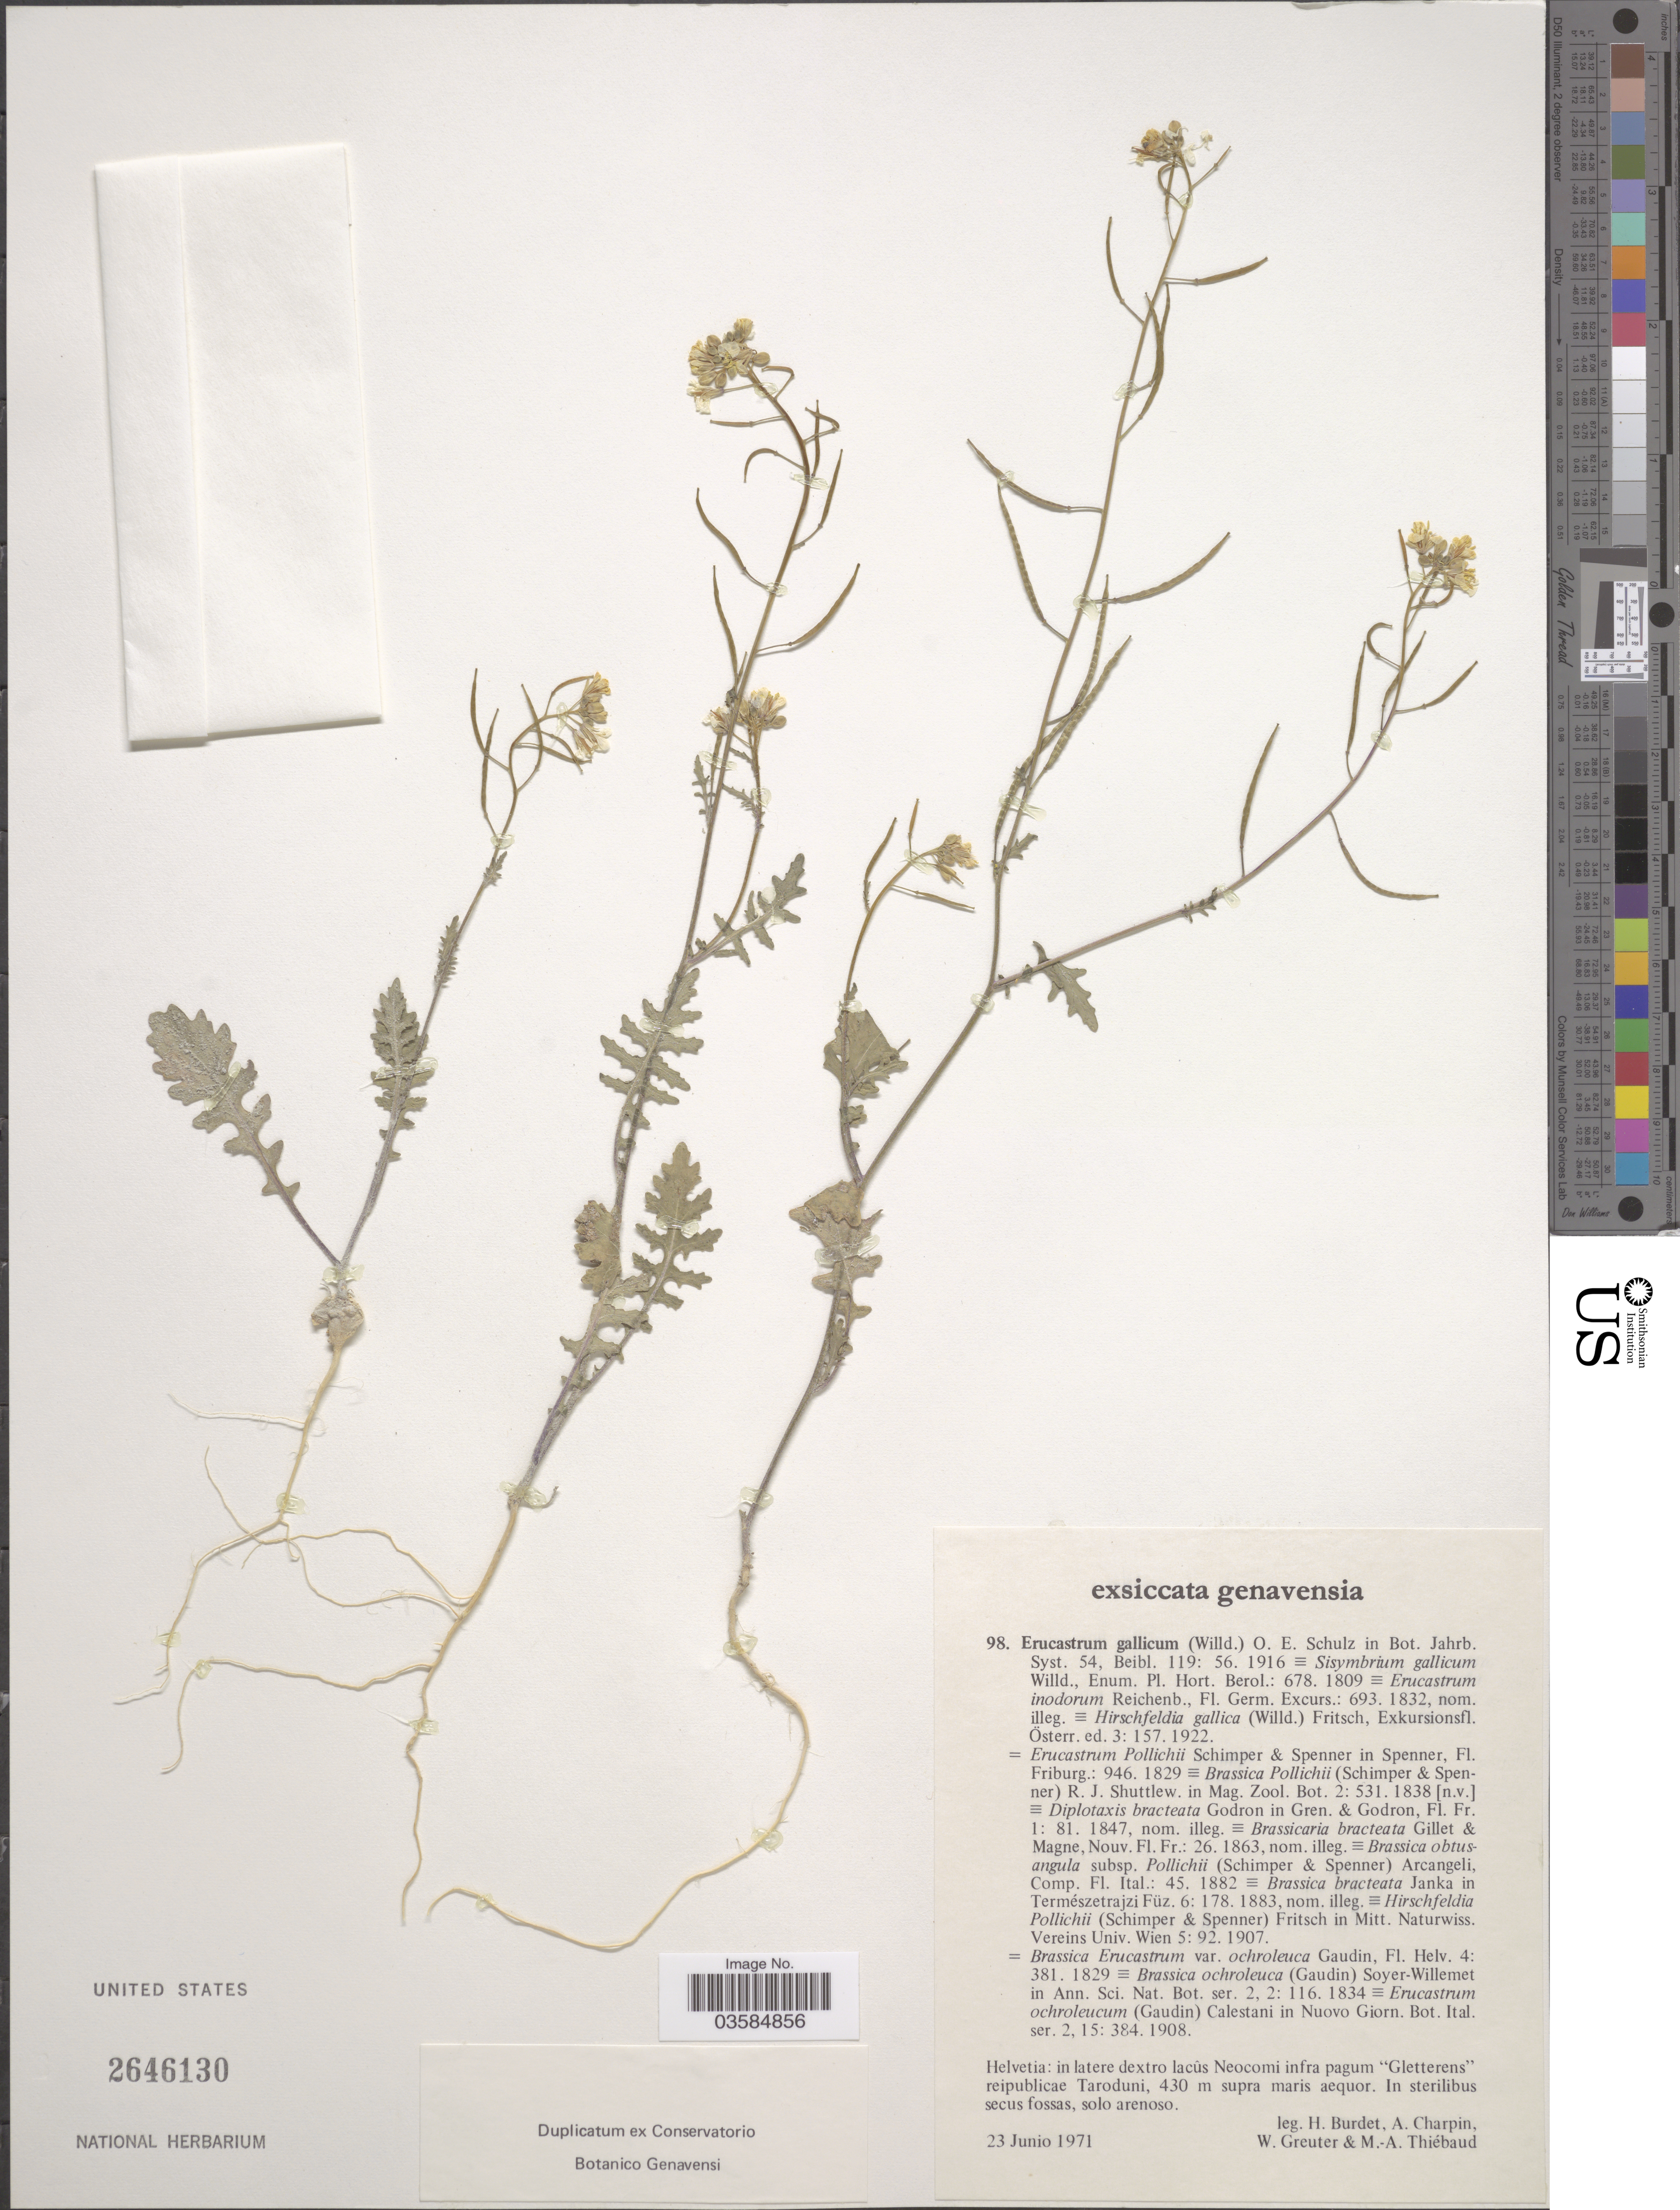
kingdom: Plantae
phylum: Tracheophyta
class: Magnoliopsida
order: Brassicales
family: Brassicaceae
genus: Erucastrum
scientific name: Erucastrum gallicum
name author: (Willd.) O.E. Schulz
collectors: H. M. Burdet, A. Charpin, W. Greuter & M. Thiebaud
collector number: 98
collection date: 1971-06-23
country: Switzerland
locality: Helvetia: in latere dextro lacûs Neocimi infra pagum "Gletterens" reipublicae Taroduni.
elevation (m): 430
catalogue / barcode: US 2646130